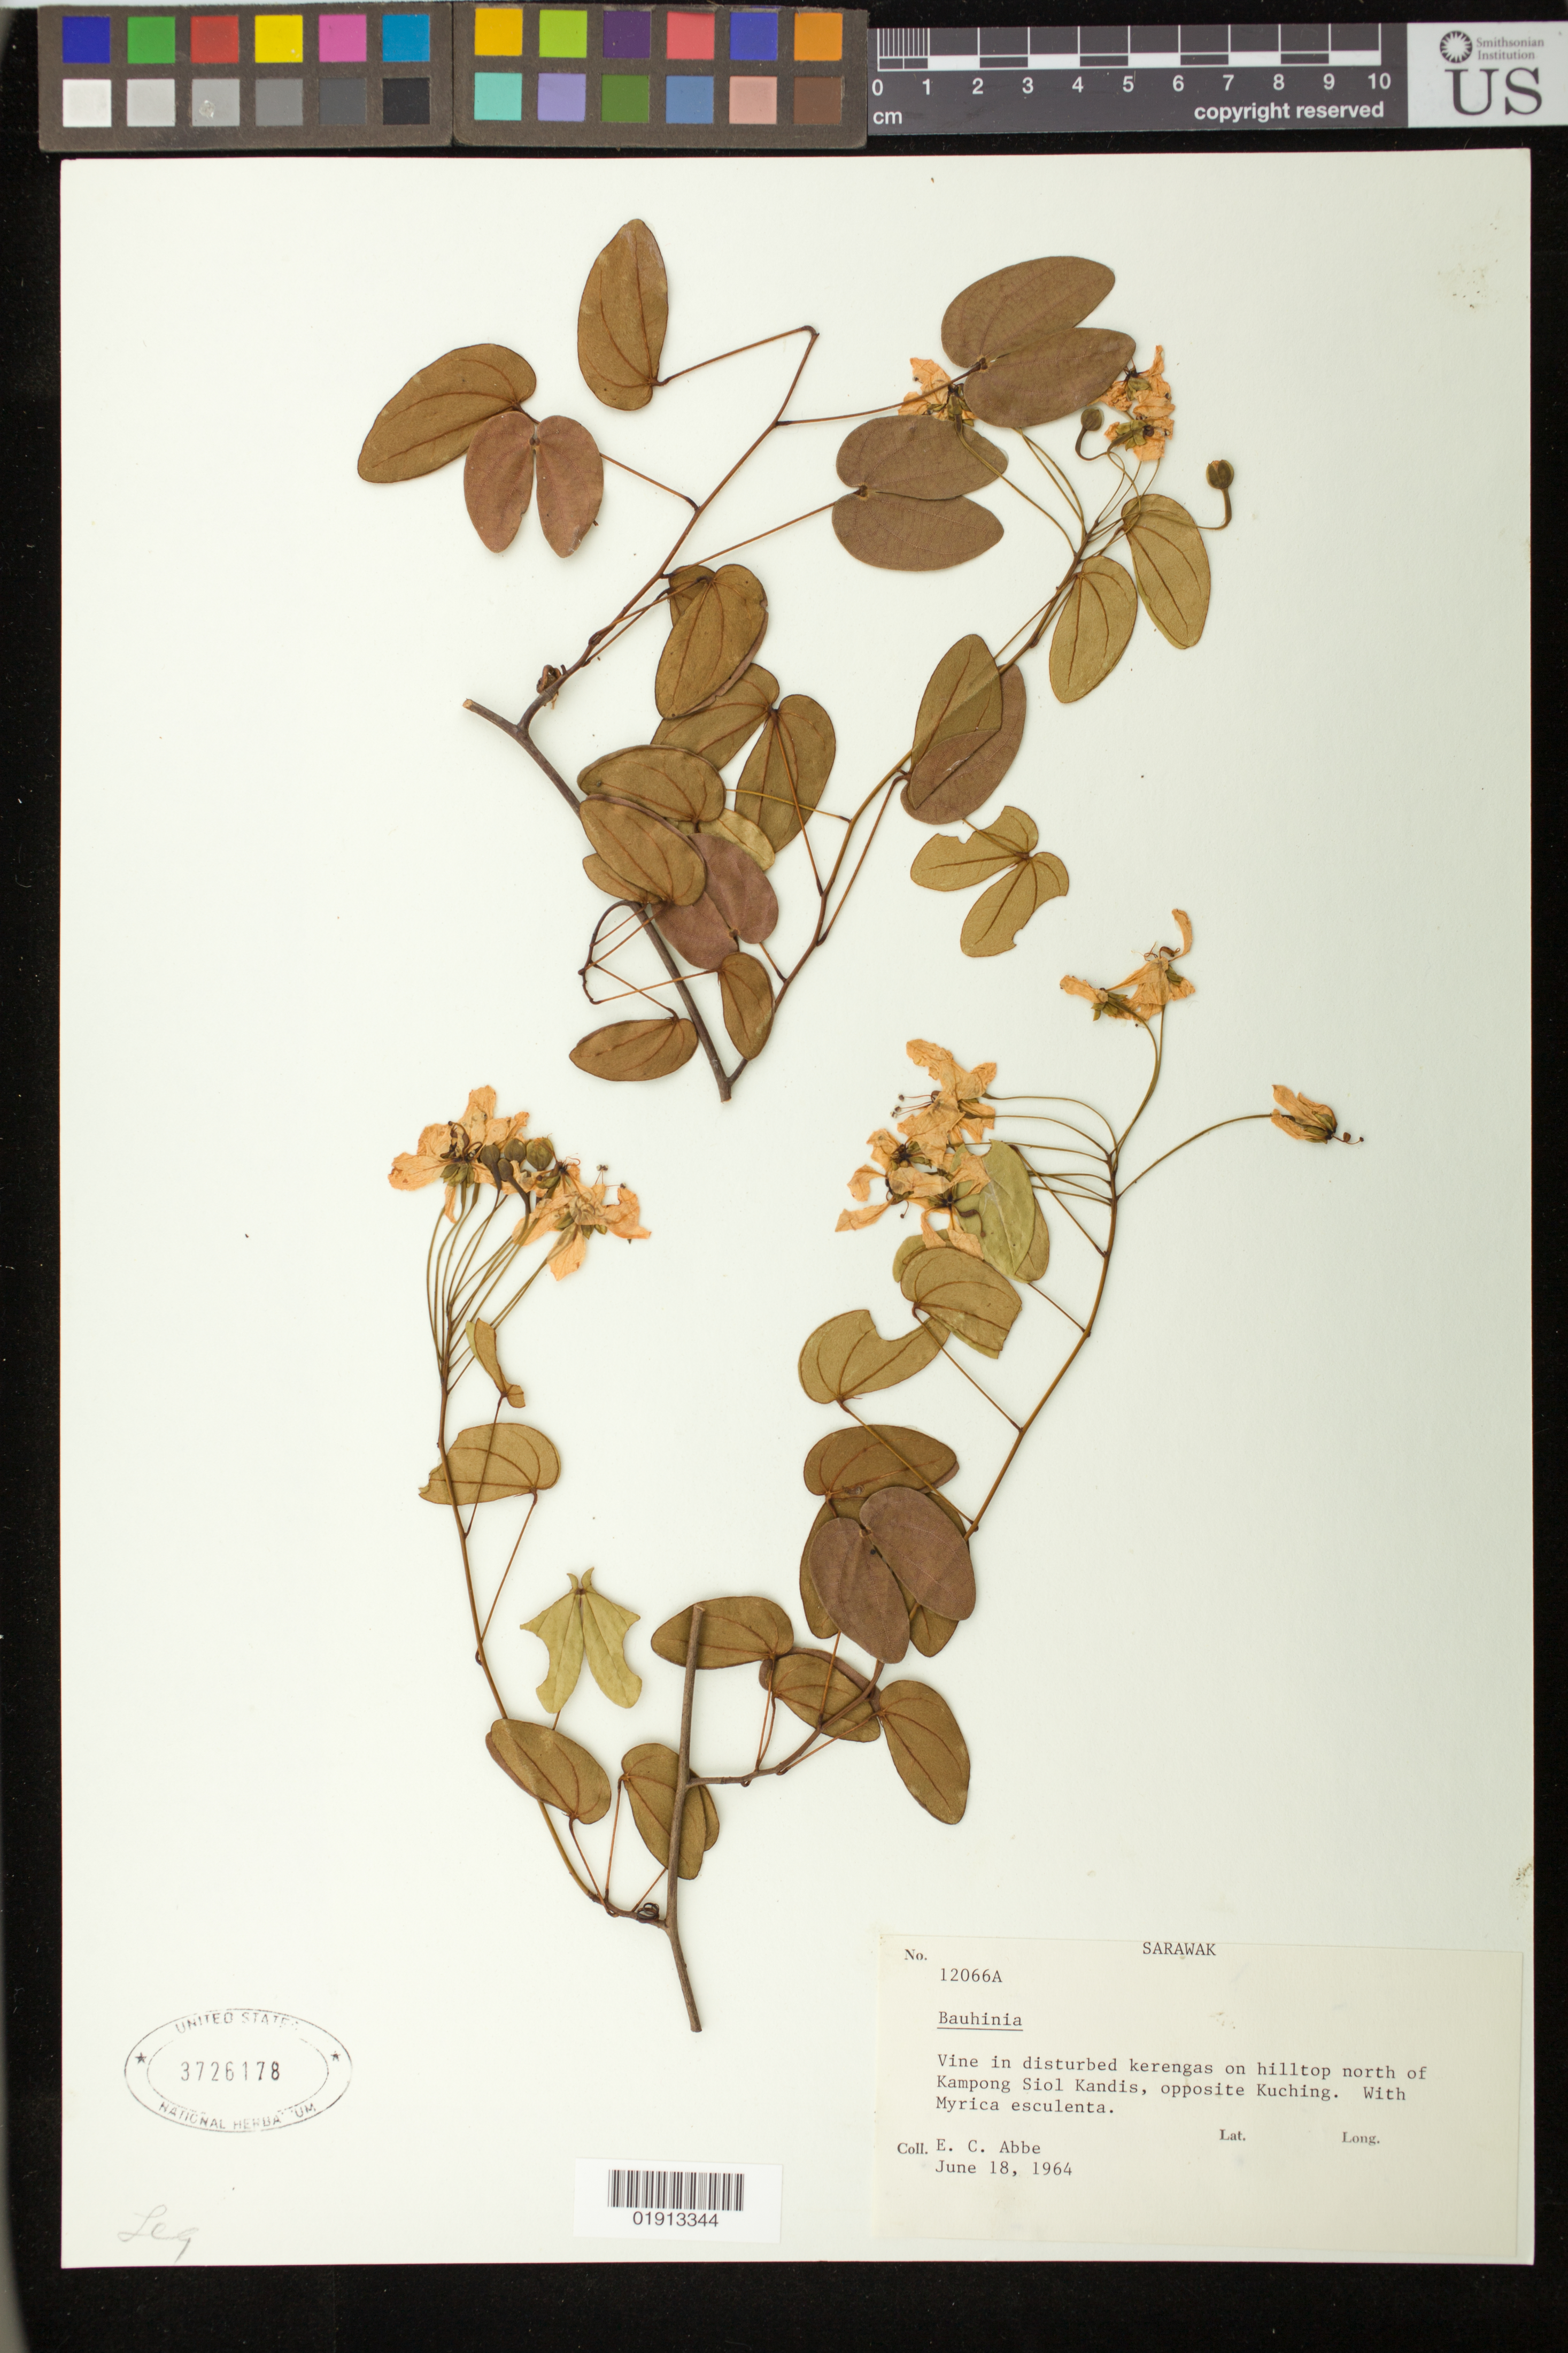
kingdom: Plantae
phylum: Tracheophyta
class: Magnoliopsida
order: Fabales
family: Fabaceae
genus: Bauhinia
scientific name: Bauhinia sp.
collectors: E. C. Abbe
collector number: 12066A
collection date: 1964-06-18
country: Malaysia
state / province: Sarawak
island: Borneo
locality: On hilltop north of Kampong Siol Kandis, opposite Kuching.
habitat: Vine in disturbed kerengas on hilltop.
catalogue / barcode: US 3726178